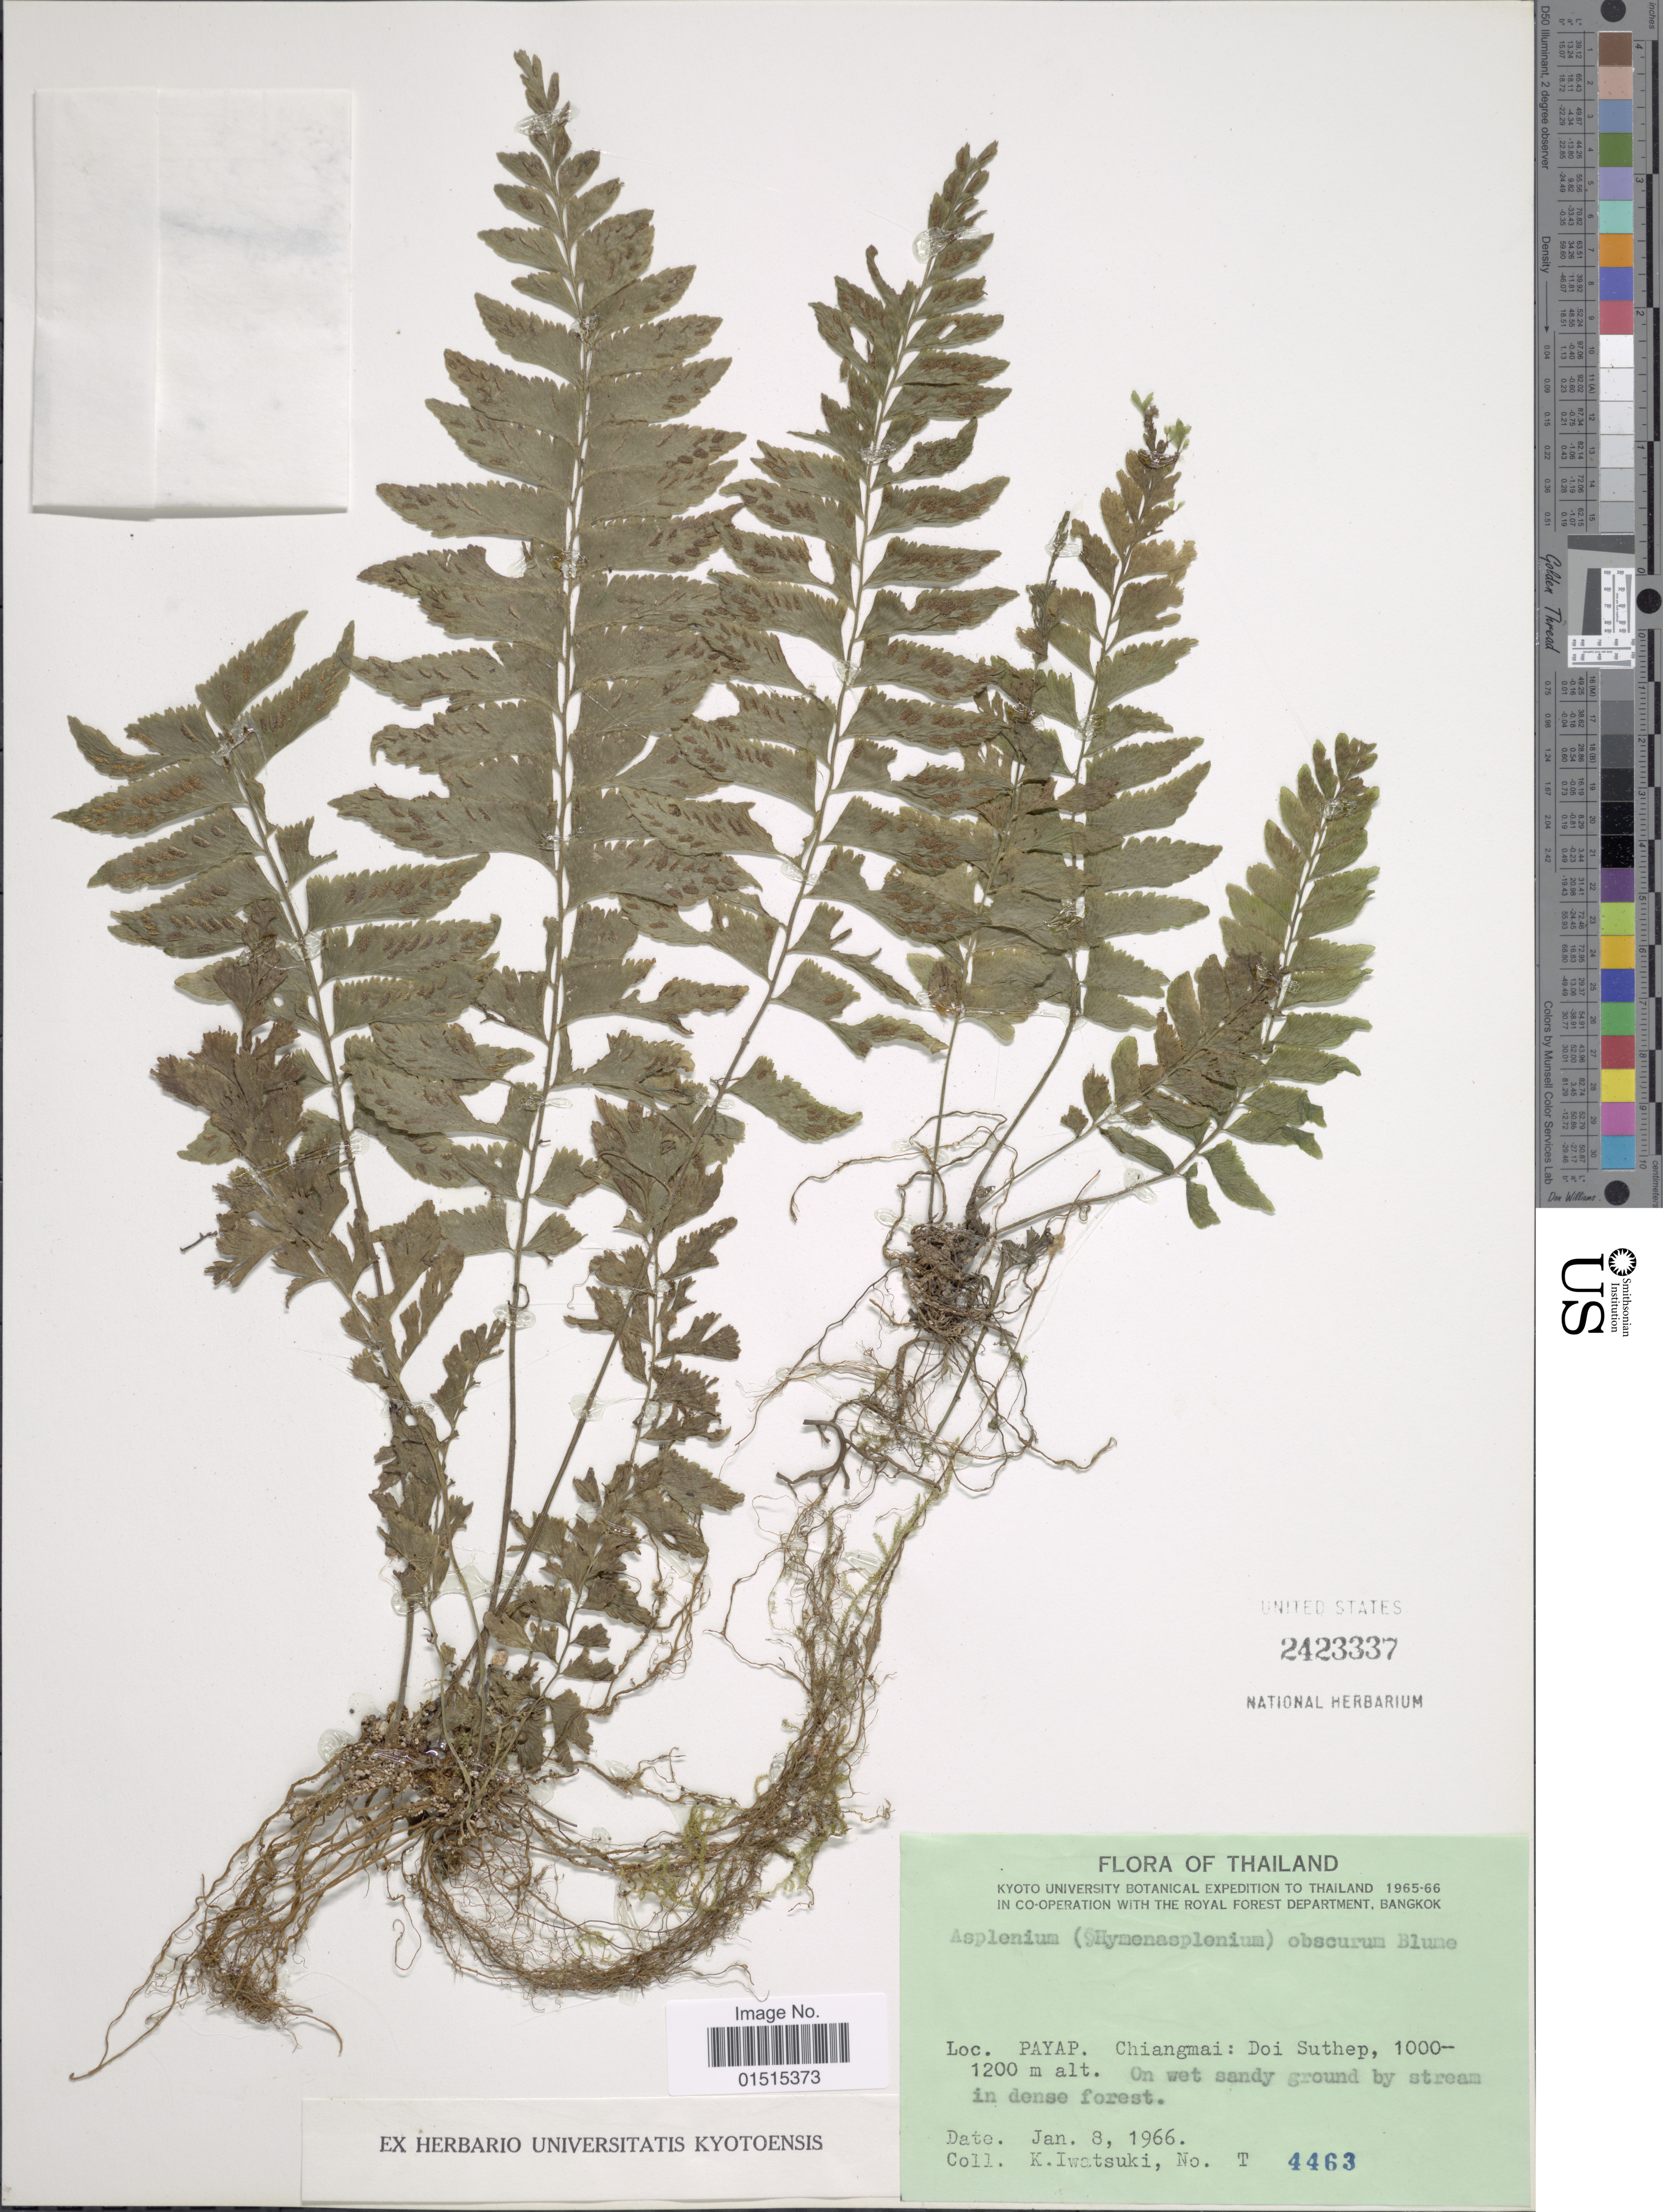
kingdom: Plantae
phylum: Tracheophyta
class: Polypodiopsida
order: Polypodiales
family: Aspleniaceae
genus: Asplenium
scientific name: Asplenium obscurum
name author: Blume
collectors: K. Iwatsuki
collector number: T4463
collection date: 1966-01-08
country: Thailand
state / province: Chiang Mai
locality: Payap: Doi Suthep, on wet sandy ground by stream in dense forest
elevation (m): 1000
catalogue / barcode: US 2423337